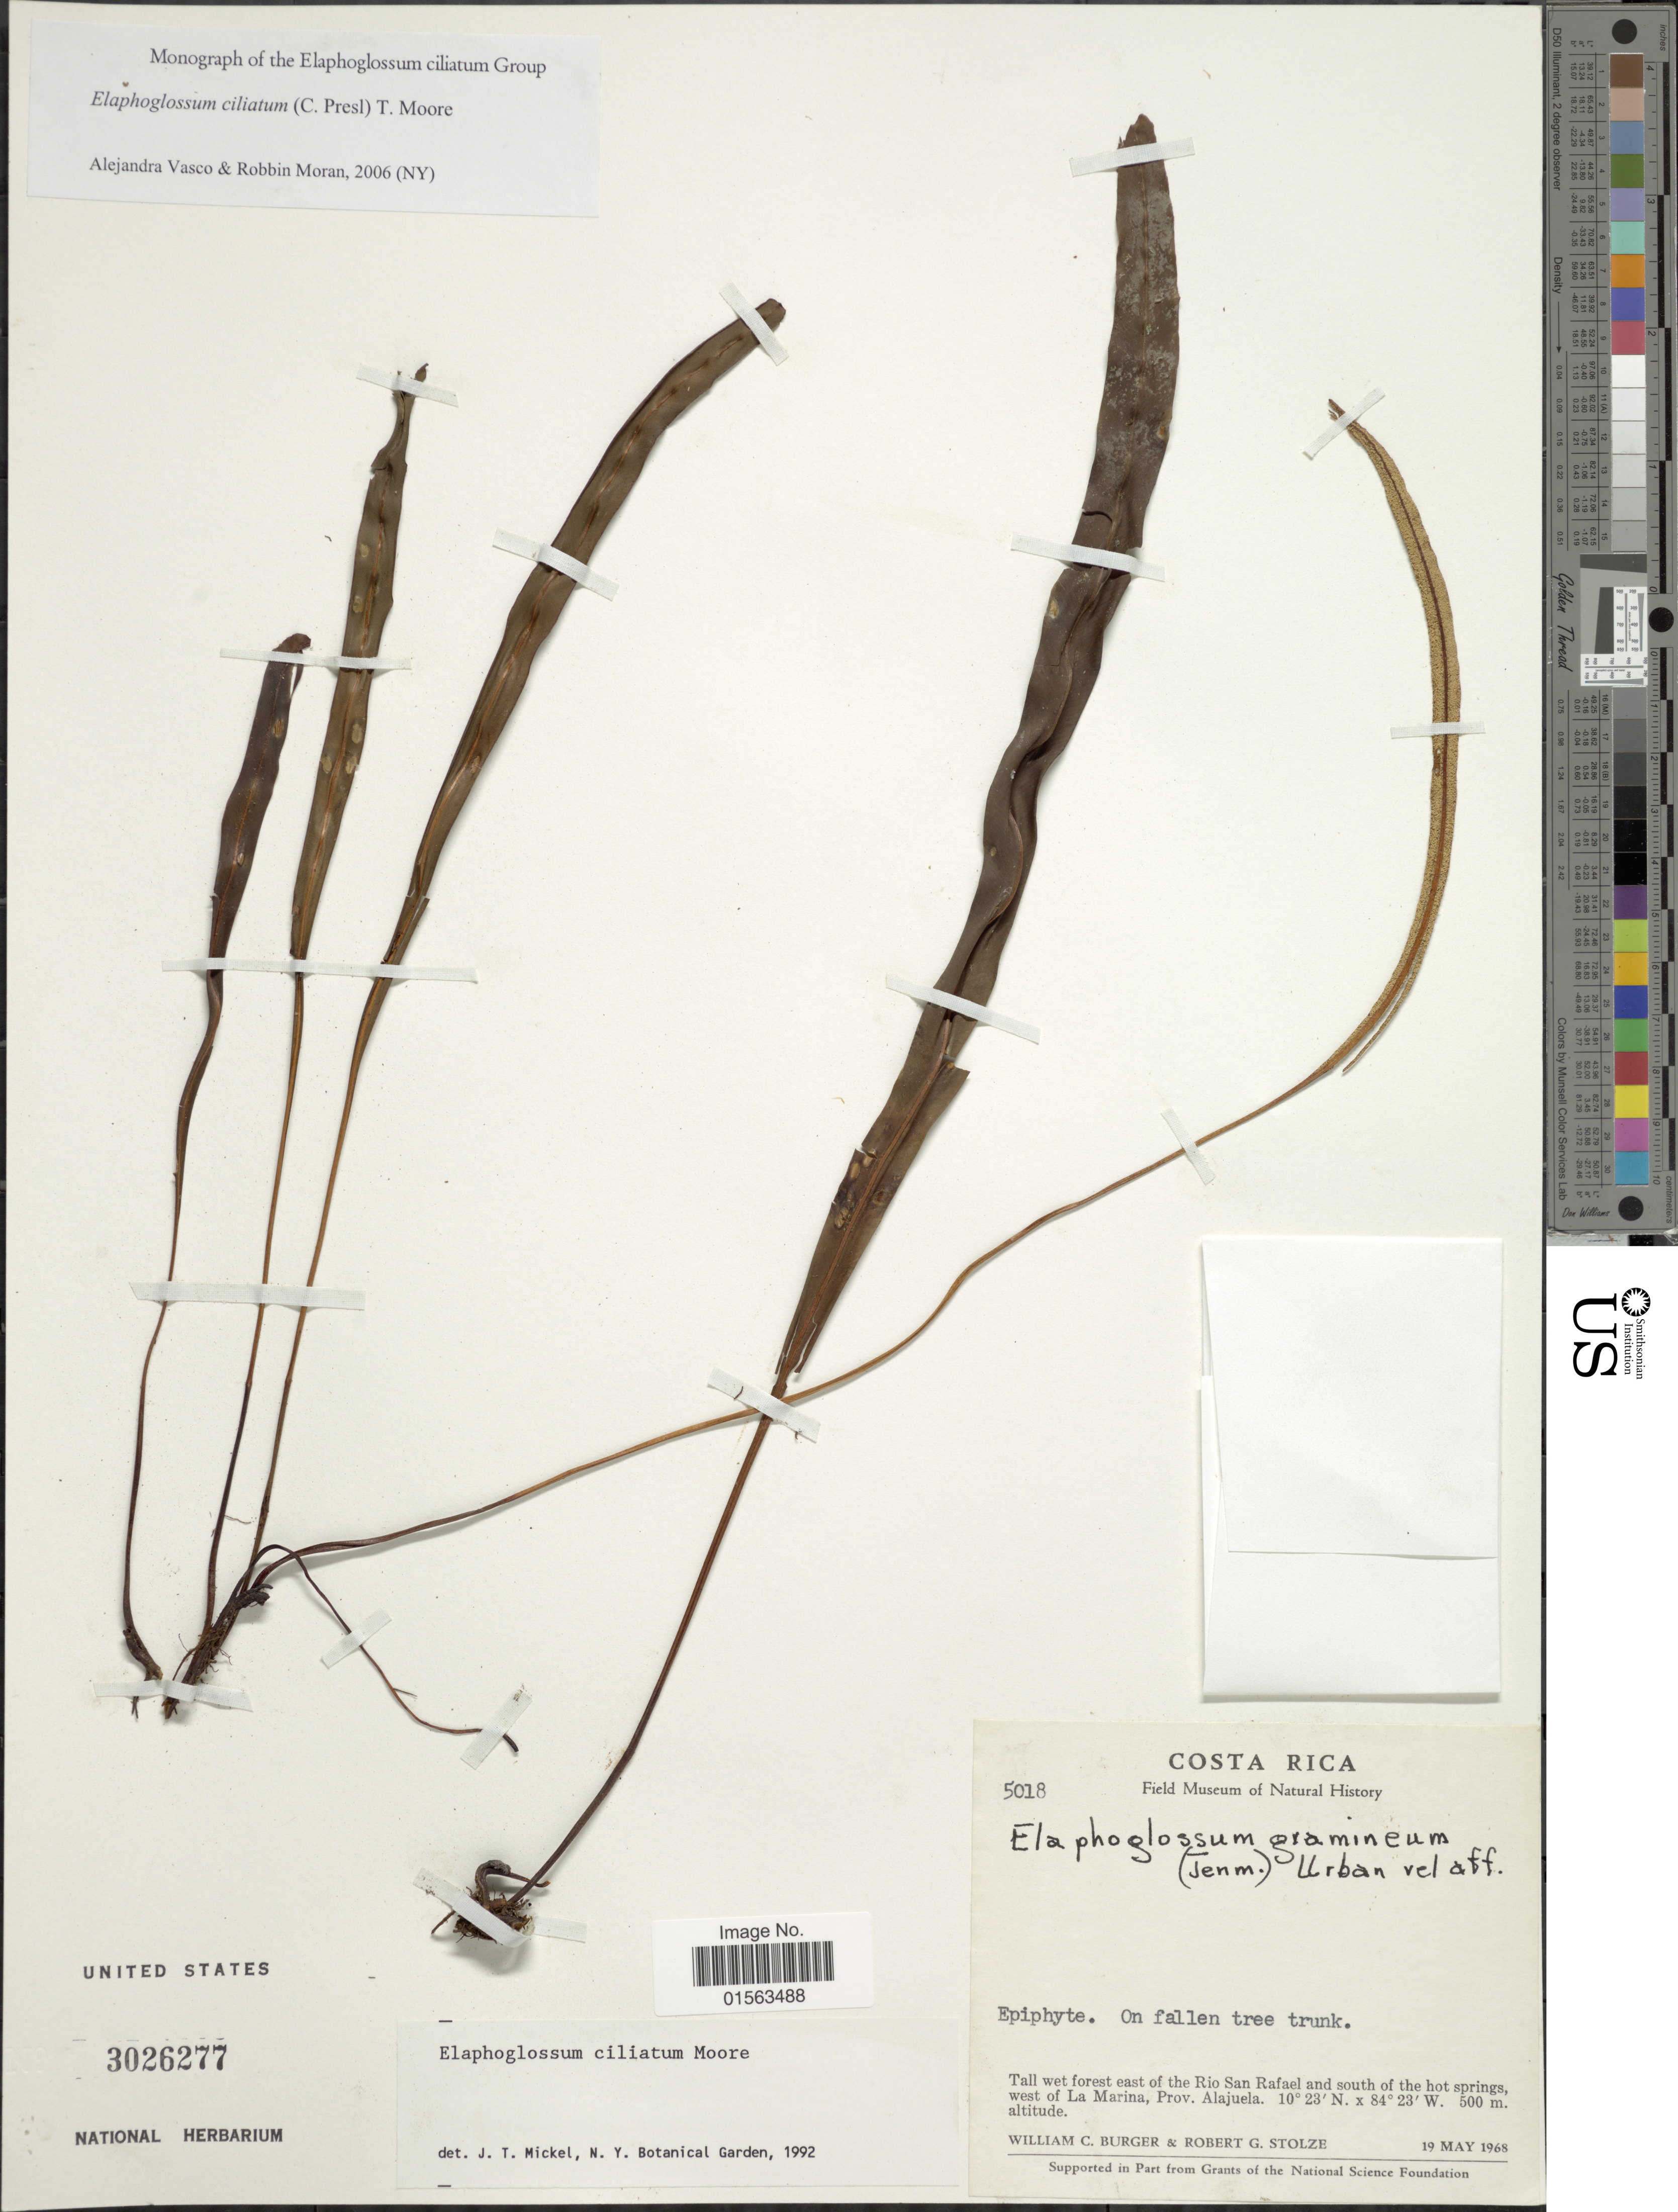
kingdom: Plantae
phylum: Tracheophyta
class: Polypodiopsida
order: Polypodiales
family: Dryopteridaceae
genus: Elaphoglossum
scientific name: Elaphoglossum ciliatum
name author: (C. Presl) T. Moore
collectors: W. Burger & R. G. Stolze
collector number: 5018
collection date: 1968-05-19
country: Costa Rica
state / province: Alajuela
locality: East of the Rio San Rafael and south of the hot springs, west of La Marina, Prov. Alajuela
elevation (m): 500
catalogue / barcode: US 3026277